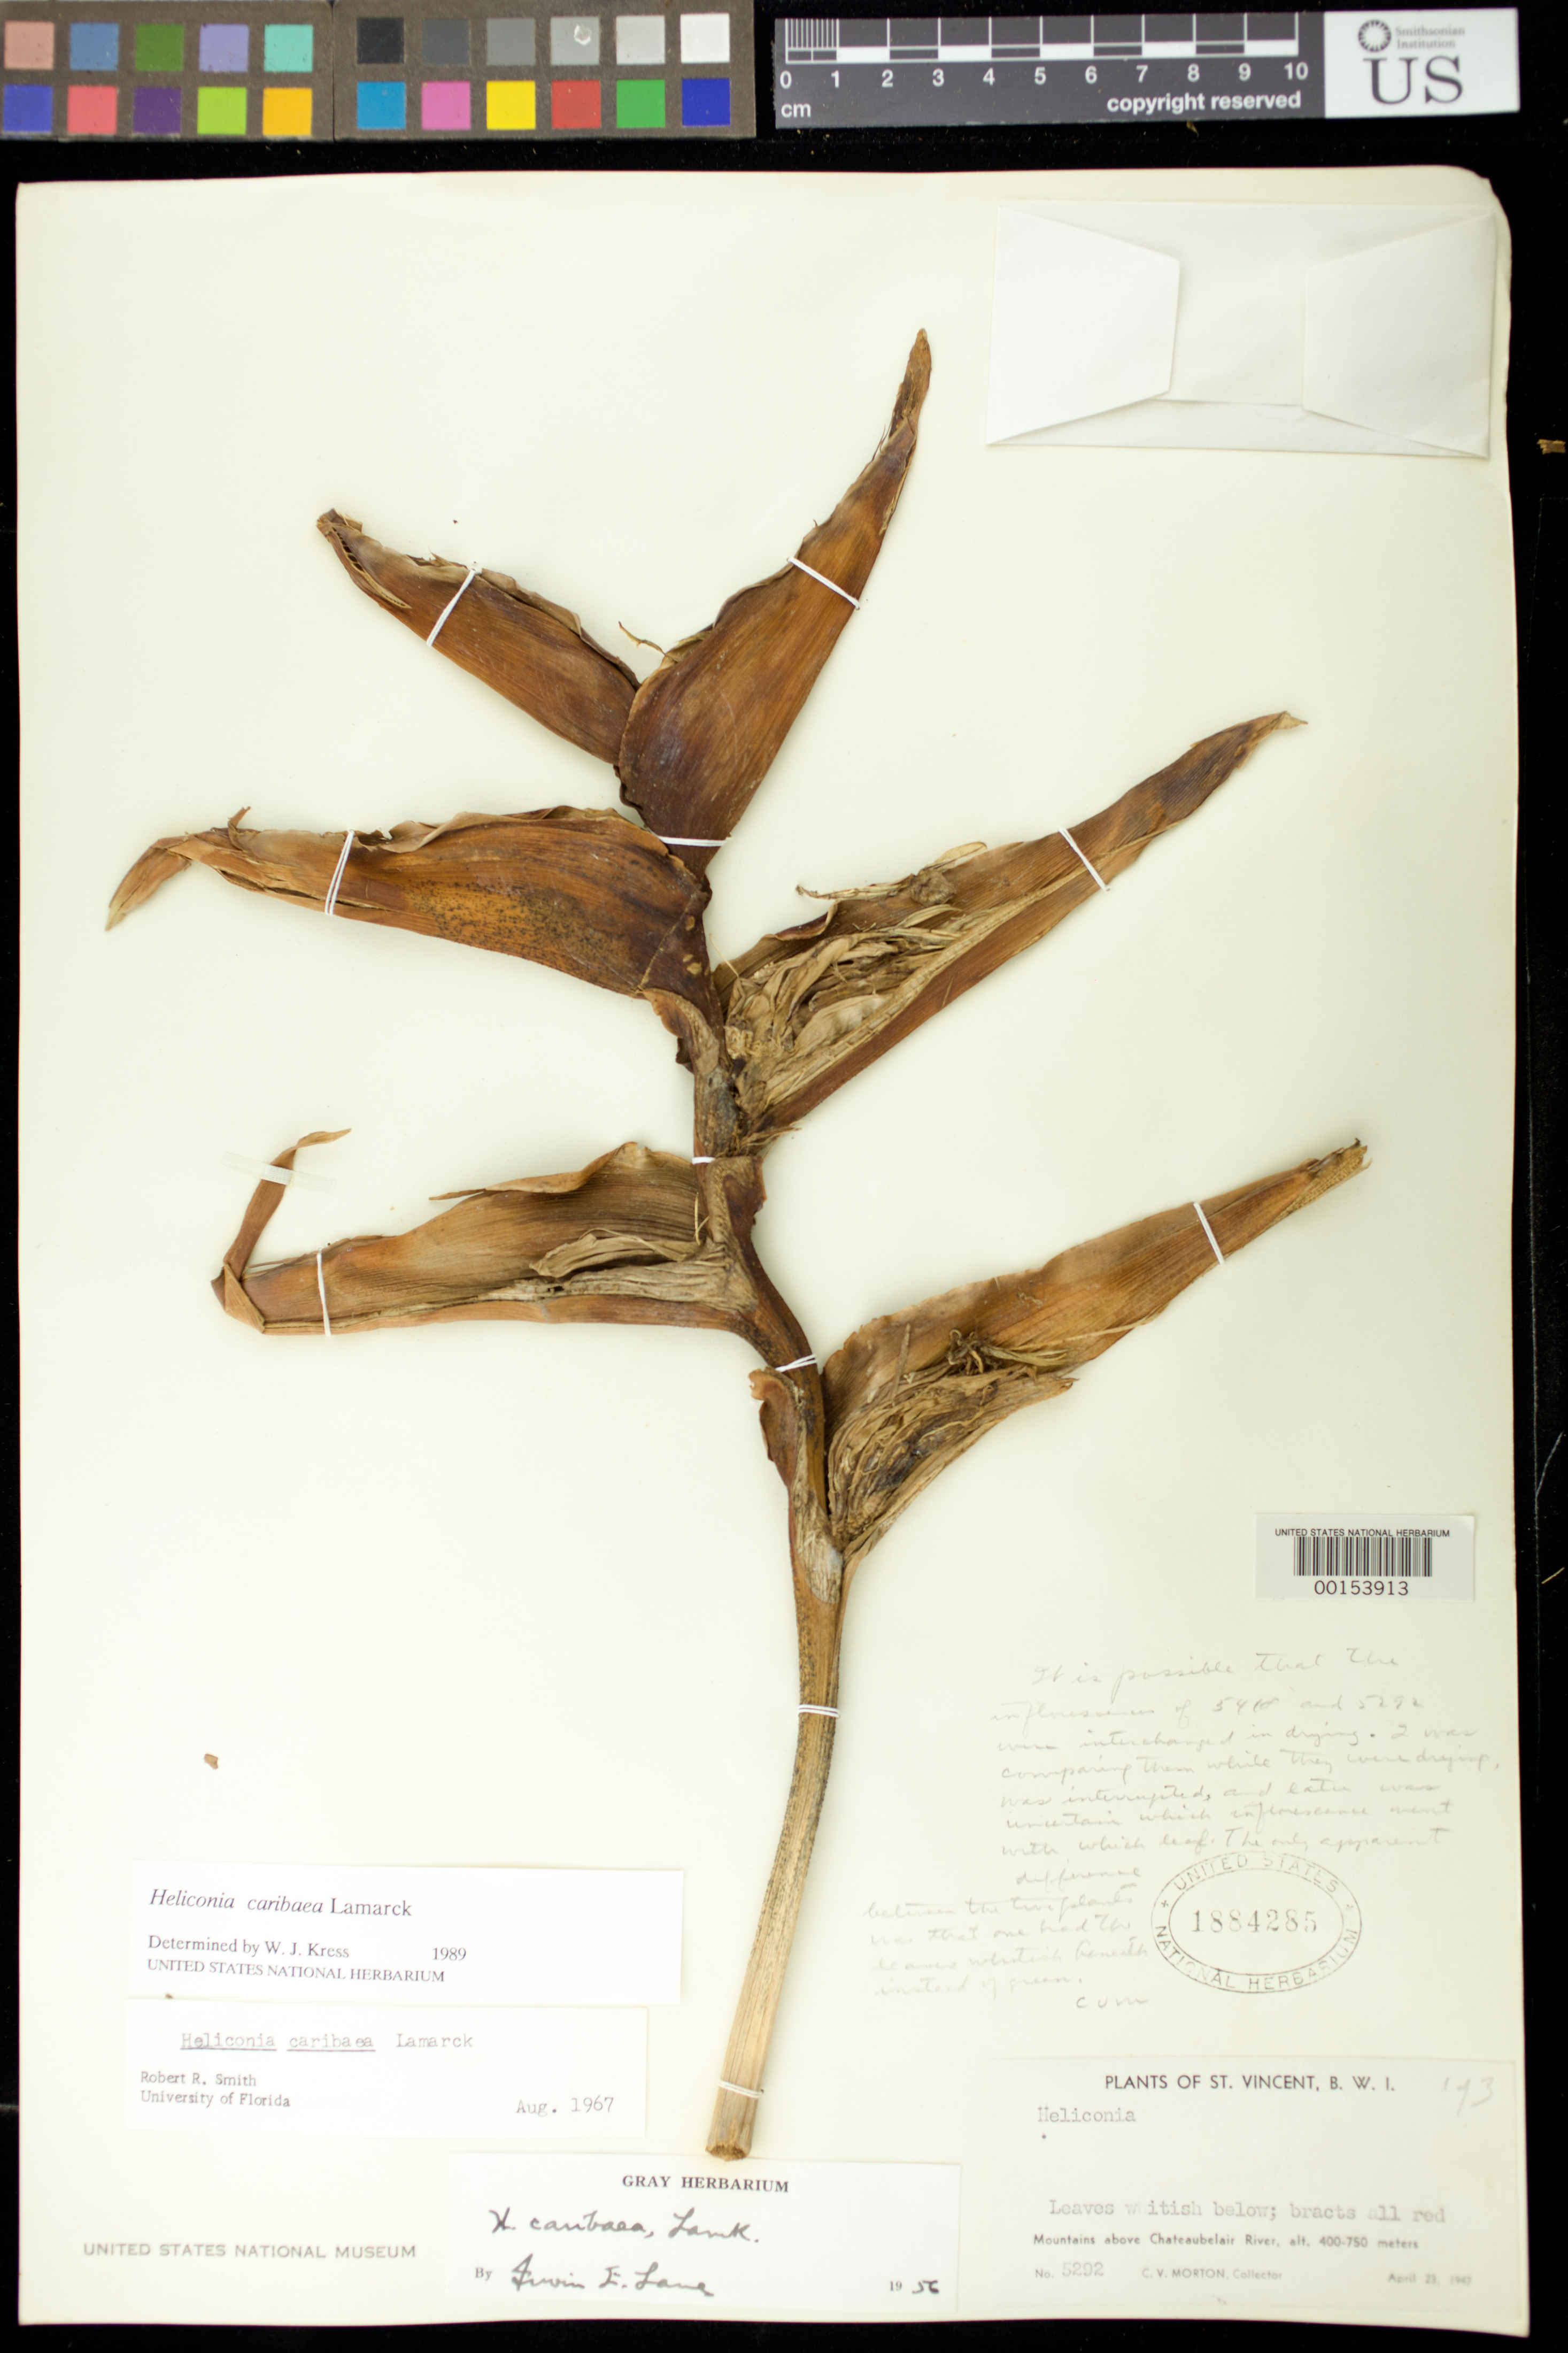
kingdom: Plantae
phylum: Tracheophyta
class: Liliopsida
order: Zingiberales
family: Heliconiaceae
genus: Heliconia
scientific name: Heliconia caribaea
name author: Lam.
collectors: C. V. Morton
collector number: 5292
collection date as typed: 23 Apr 1947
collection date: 1947-04-23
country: St. Vincent - Grenadines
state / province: Saint Patrick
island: St. Vincent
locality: Mountains above chateaubelair river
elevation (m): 400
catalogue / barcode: US 1884285